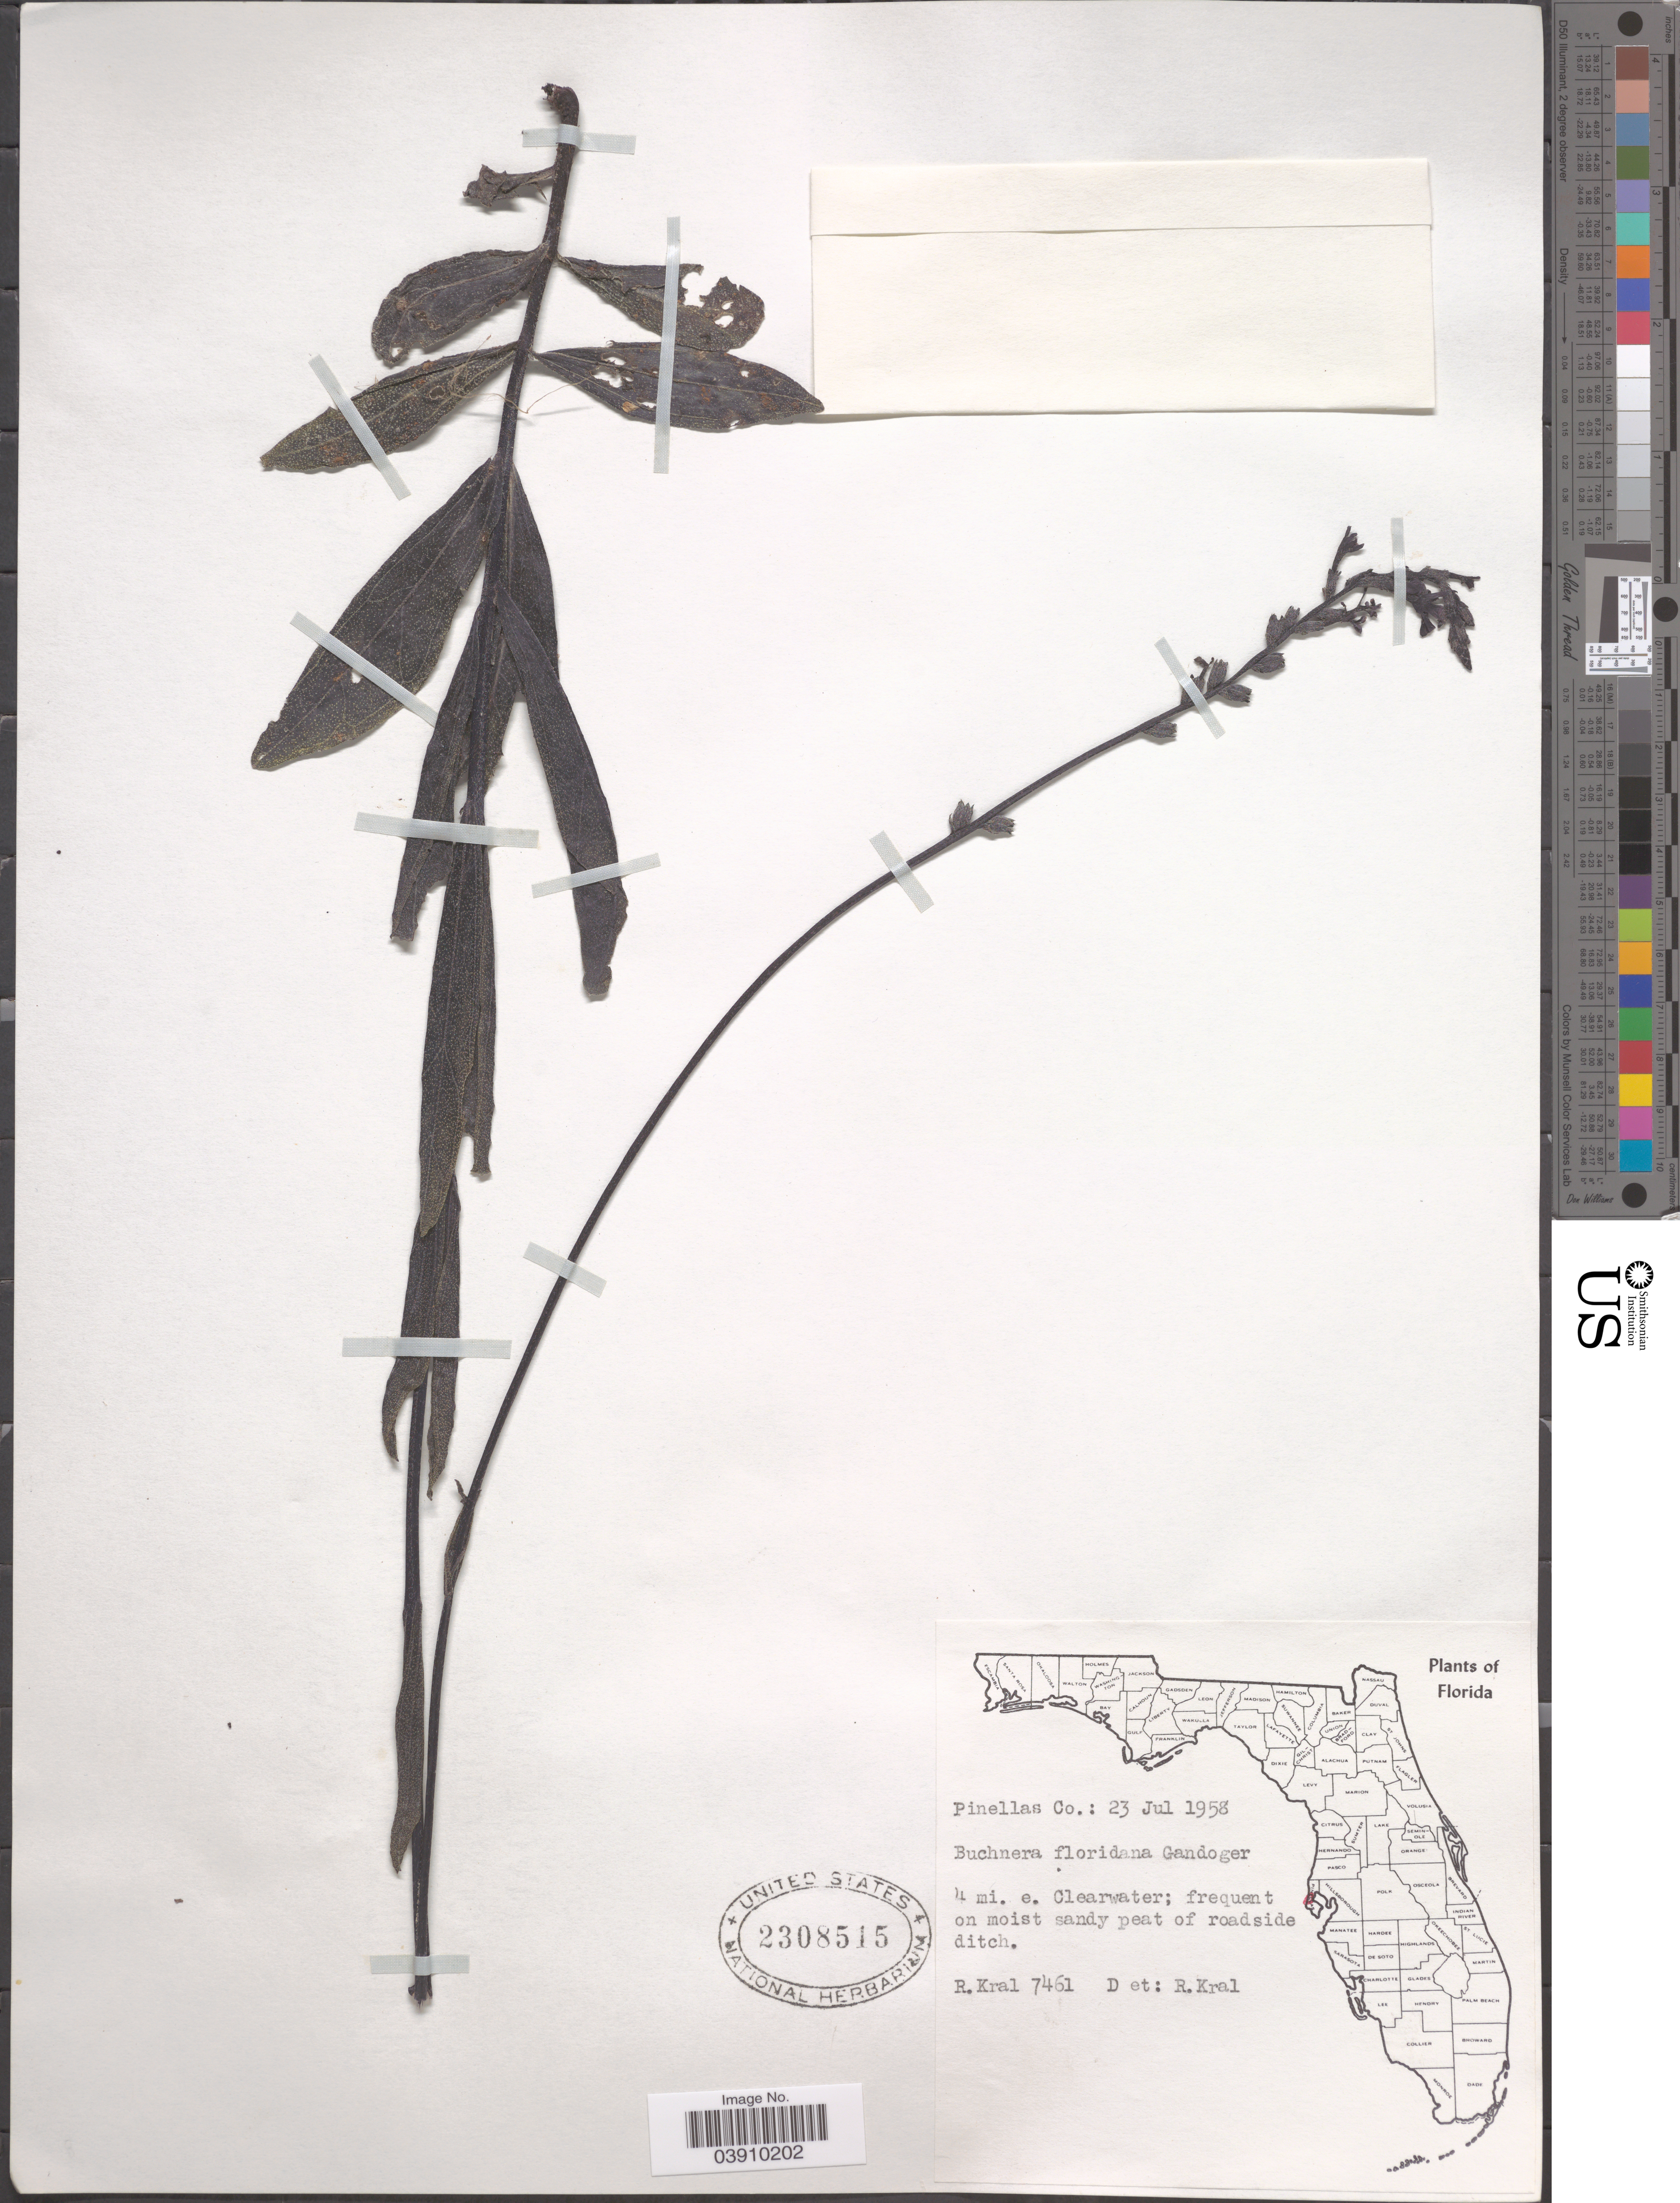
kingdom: Plantae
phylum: Tracheophyta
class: Magnoliopsida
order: Lamiales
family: Orobanchaceae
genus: Buchnera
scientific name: Buchnera floridana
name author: Gand.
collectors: R. Kral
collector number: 7461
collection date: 1958-07-23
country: United States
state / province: Florida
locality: Pinellas Co. 4 mi. e. Clearwater.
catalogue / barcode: US 2308515